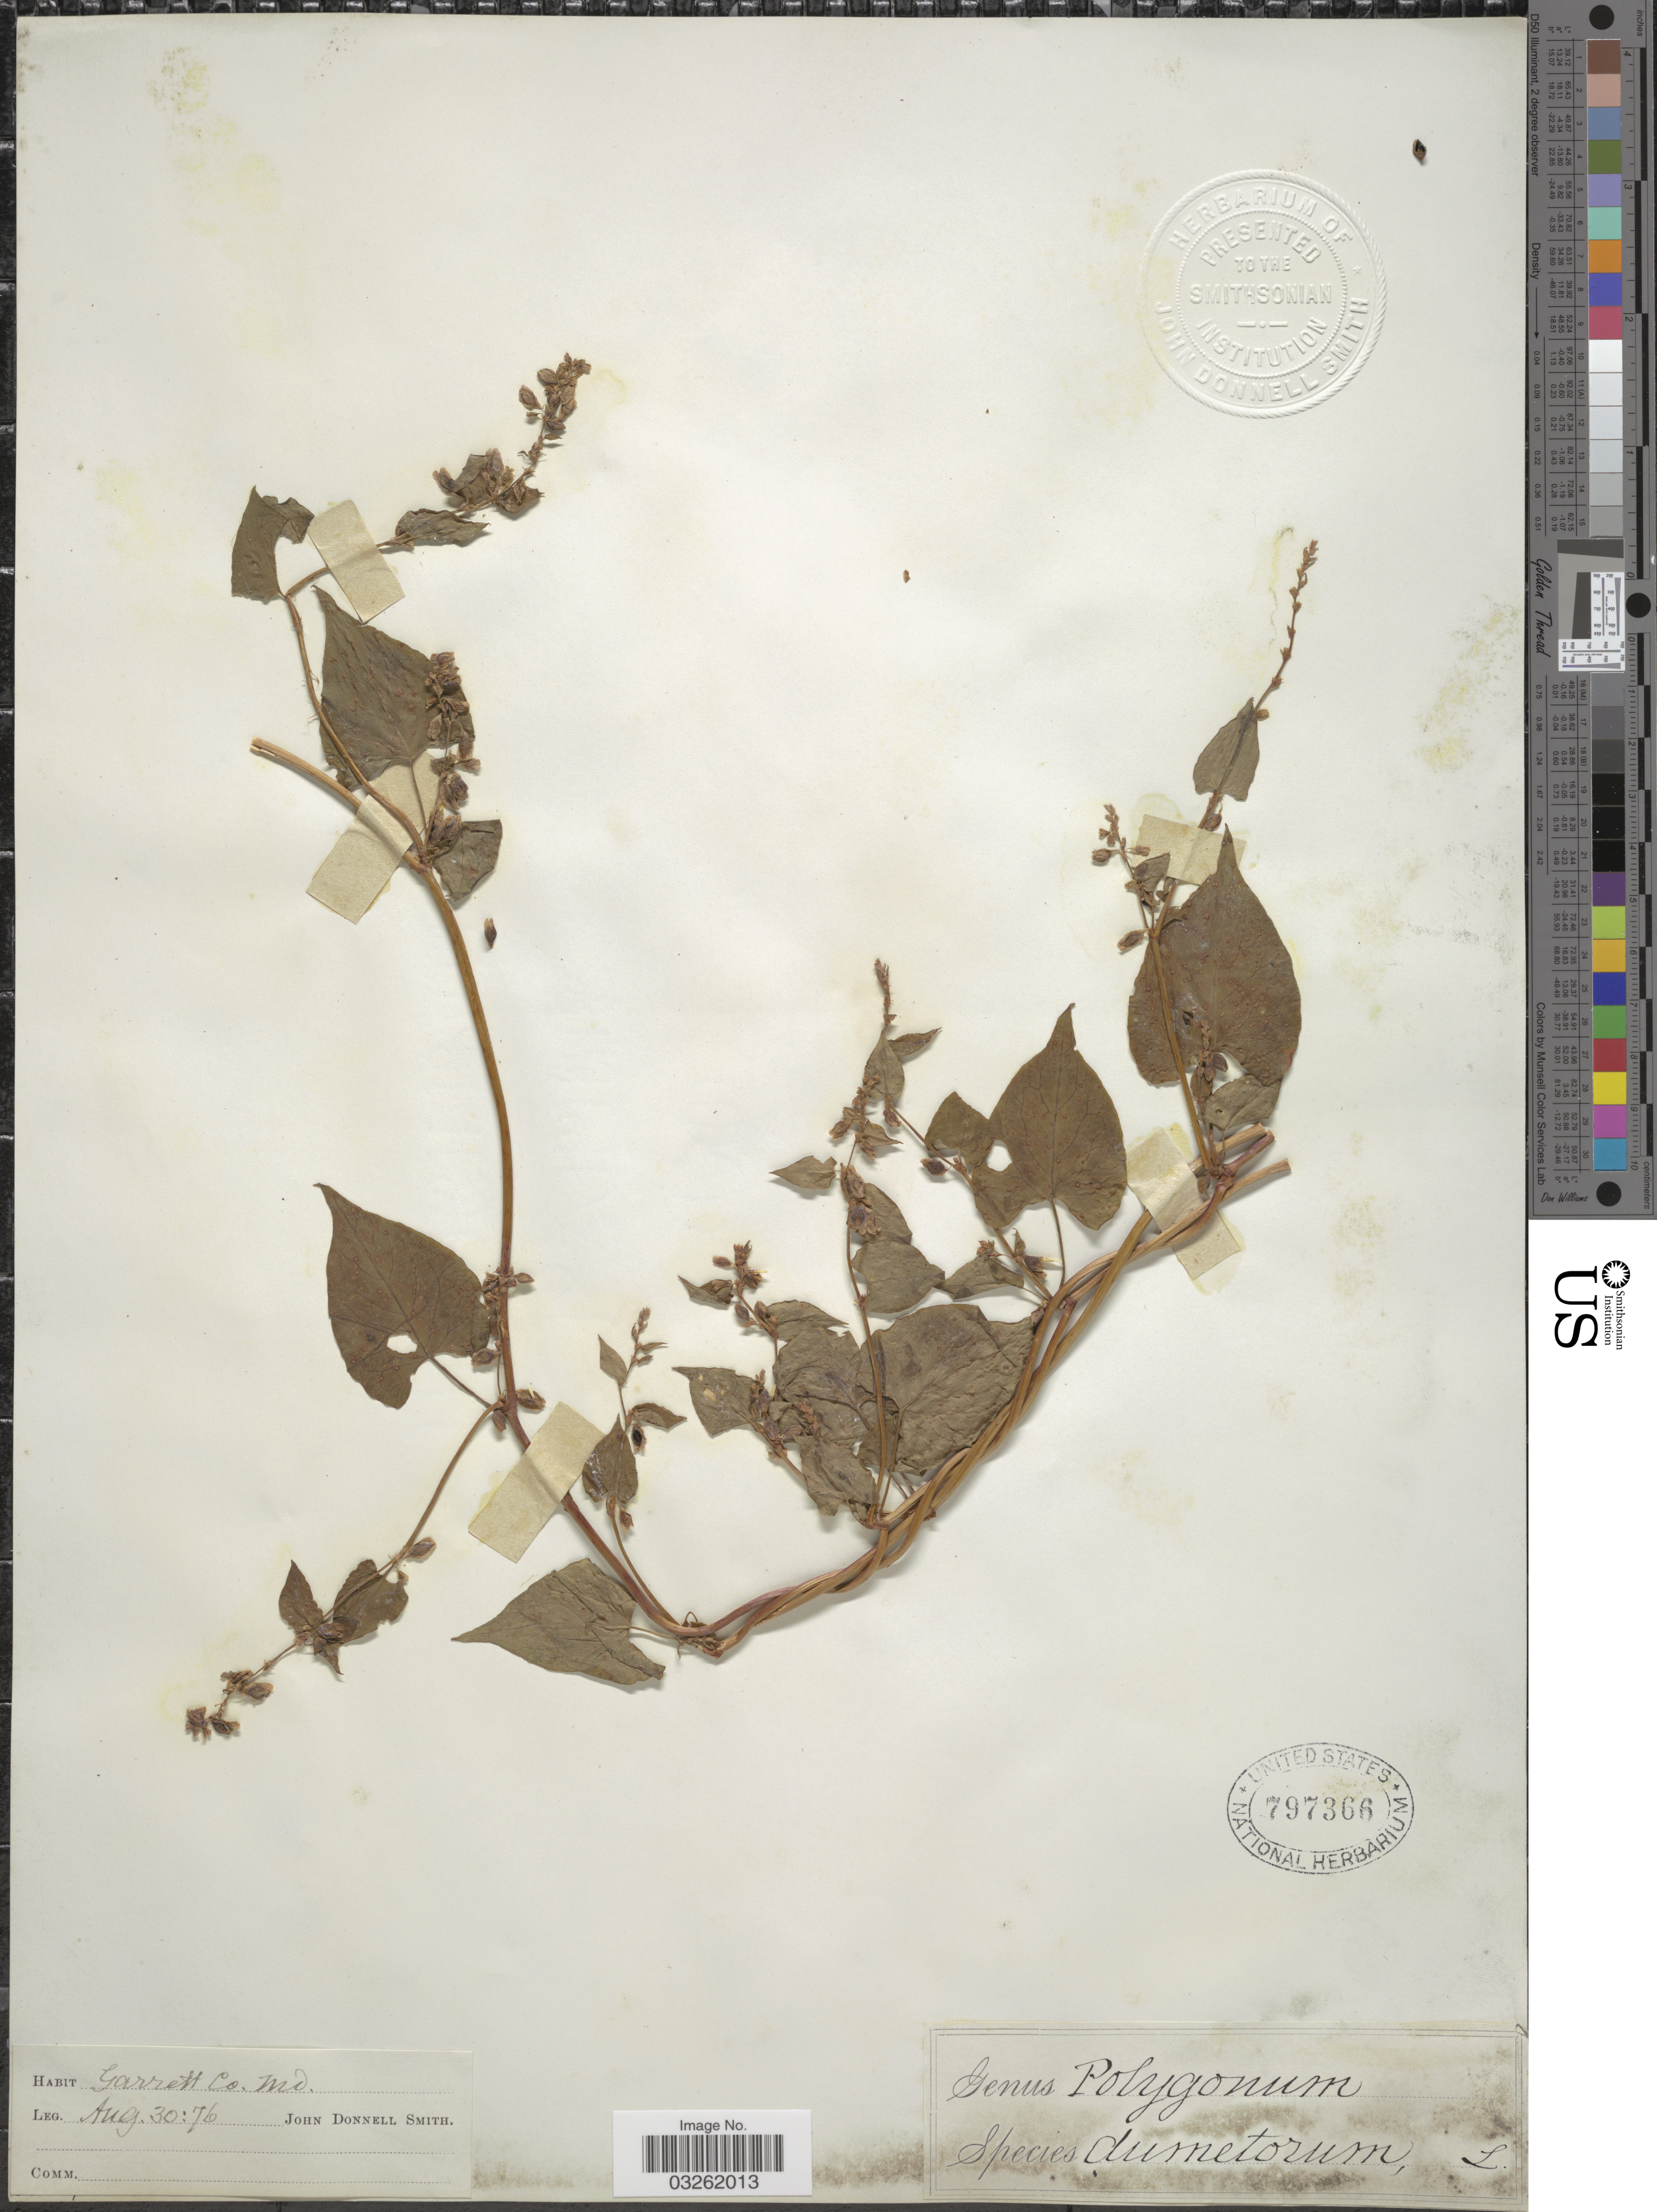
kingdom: Plantae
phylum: Tracheophyta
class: Magnoliopsida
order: Caryophyllales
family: Polygonaceae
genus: Fallopia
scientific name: Fallopia scandens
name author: (L.) Holub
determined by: Strong, Mark T., (BOT), Smithsonian Institution - National Museum of Natural History (UNITED STATES)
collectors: J. Donnell Smith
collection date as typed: Transcribed d/m/y: 30/8/76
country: United States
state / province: Maryland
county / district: Garrett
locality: Garrett Co. Md.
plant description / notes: Fallopia cristata (Engelm. & A. Gray) Holub here treated as a heterotypic synonym.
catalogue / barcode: US 797366